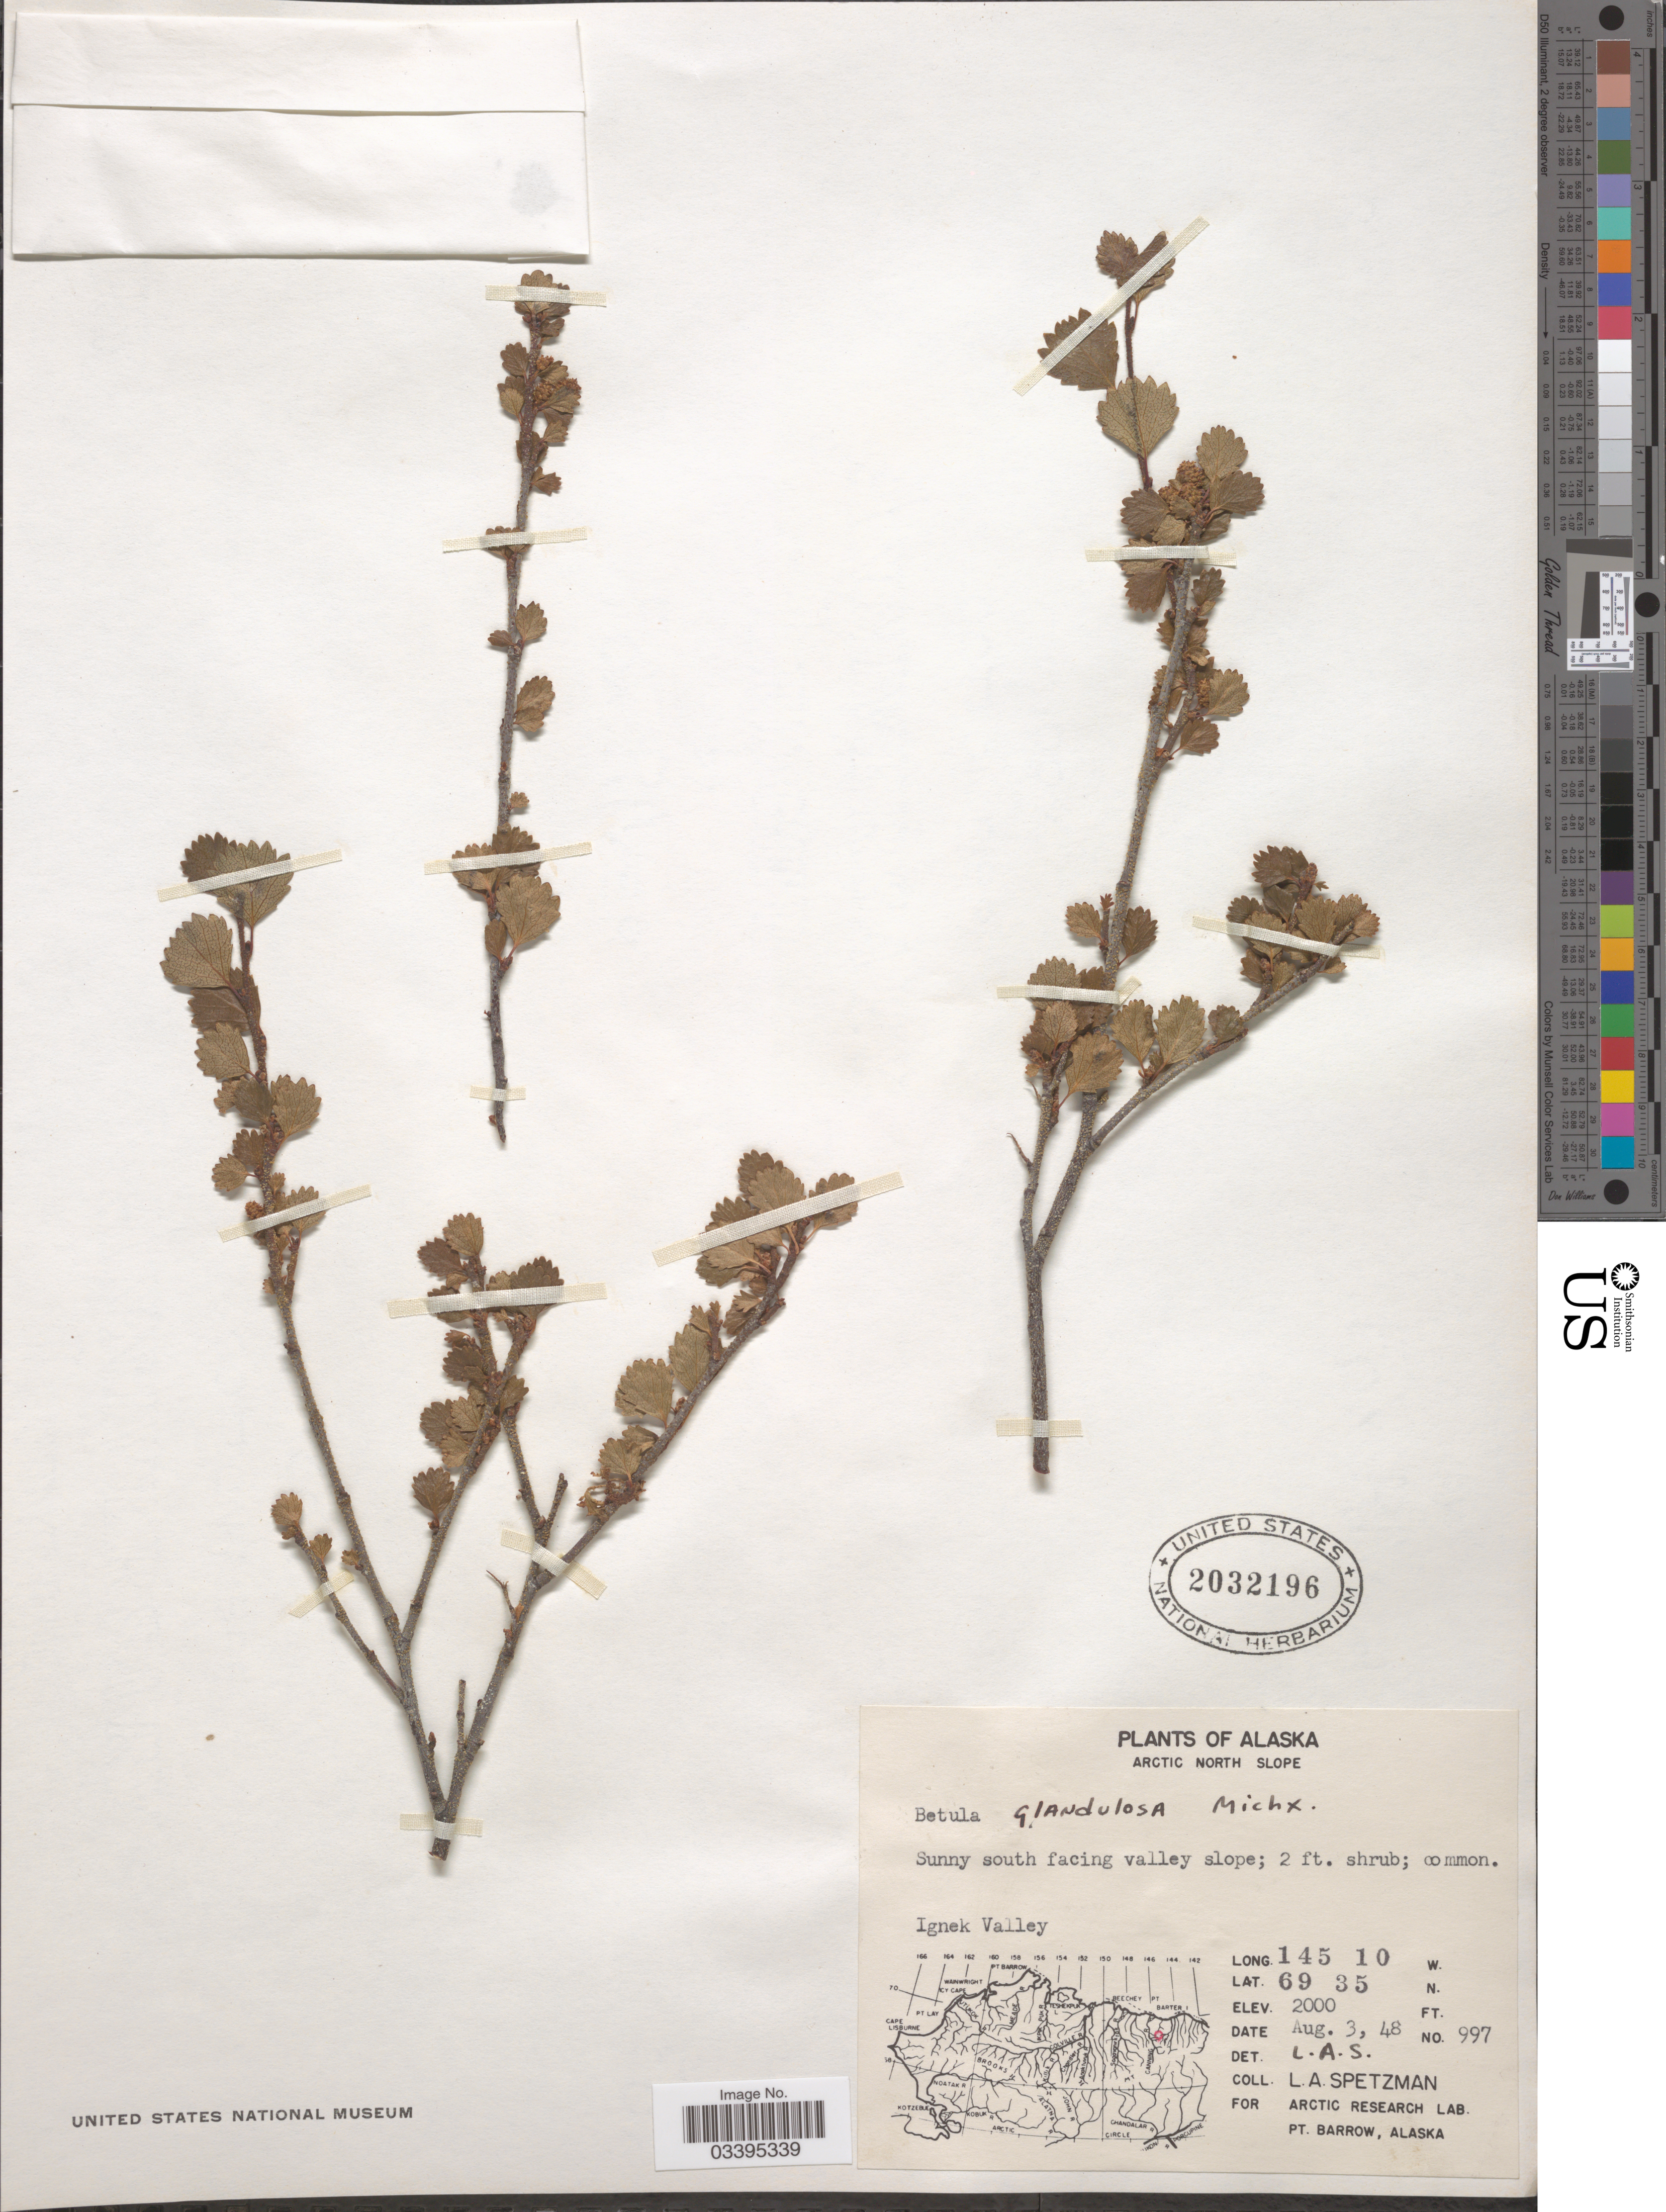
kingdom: Plantae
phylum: Tracheophyta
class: Magnoliopsida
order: Fagales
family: Betulaceae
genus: Betula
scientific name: Betula glandulosa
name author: Michx.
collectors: L. Spetzman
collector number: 997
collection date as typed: Transcribed d/m/y: 3/8/48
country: United States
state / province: Alaska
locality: Arctic North Slope. Sunny south facing valley slope. Ignek Valley.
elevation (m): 610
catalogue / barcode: US 2032196